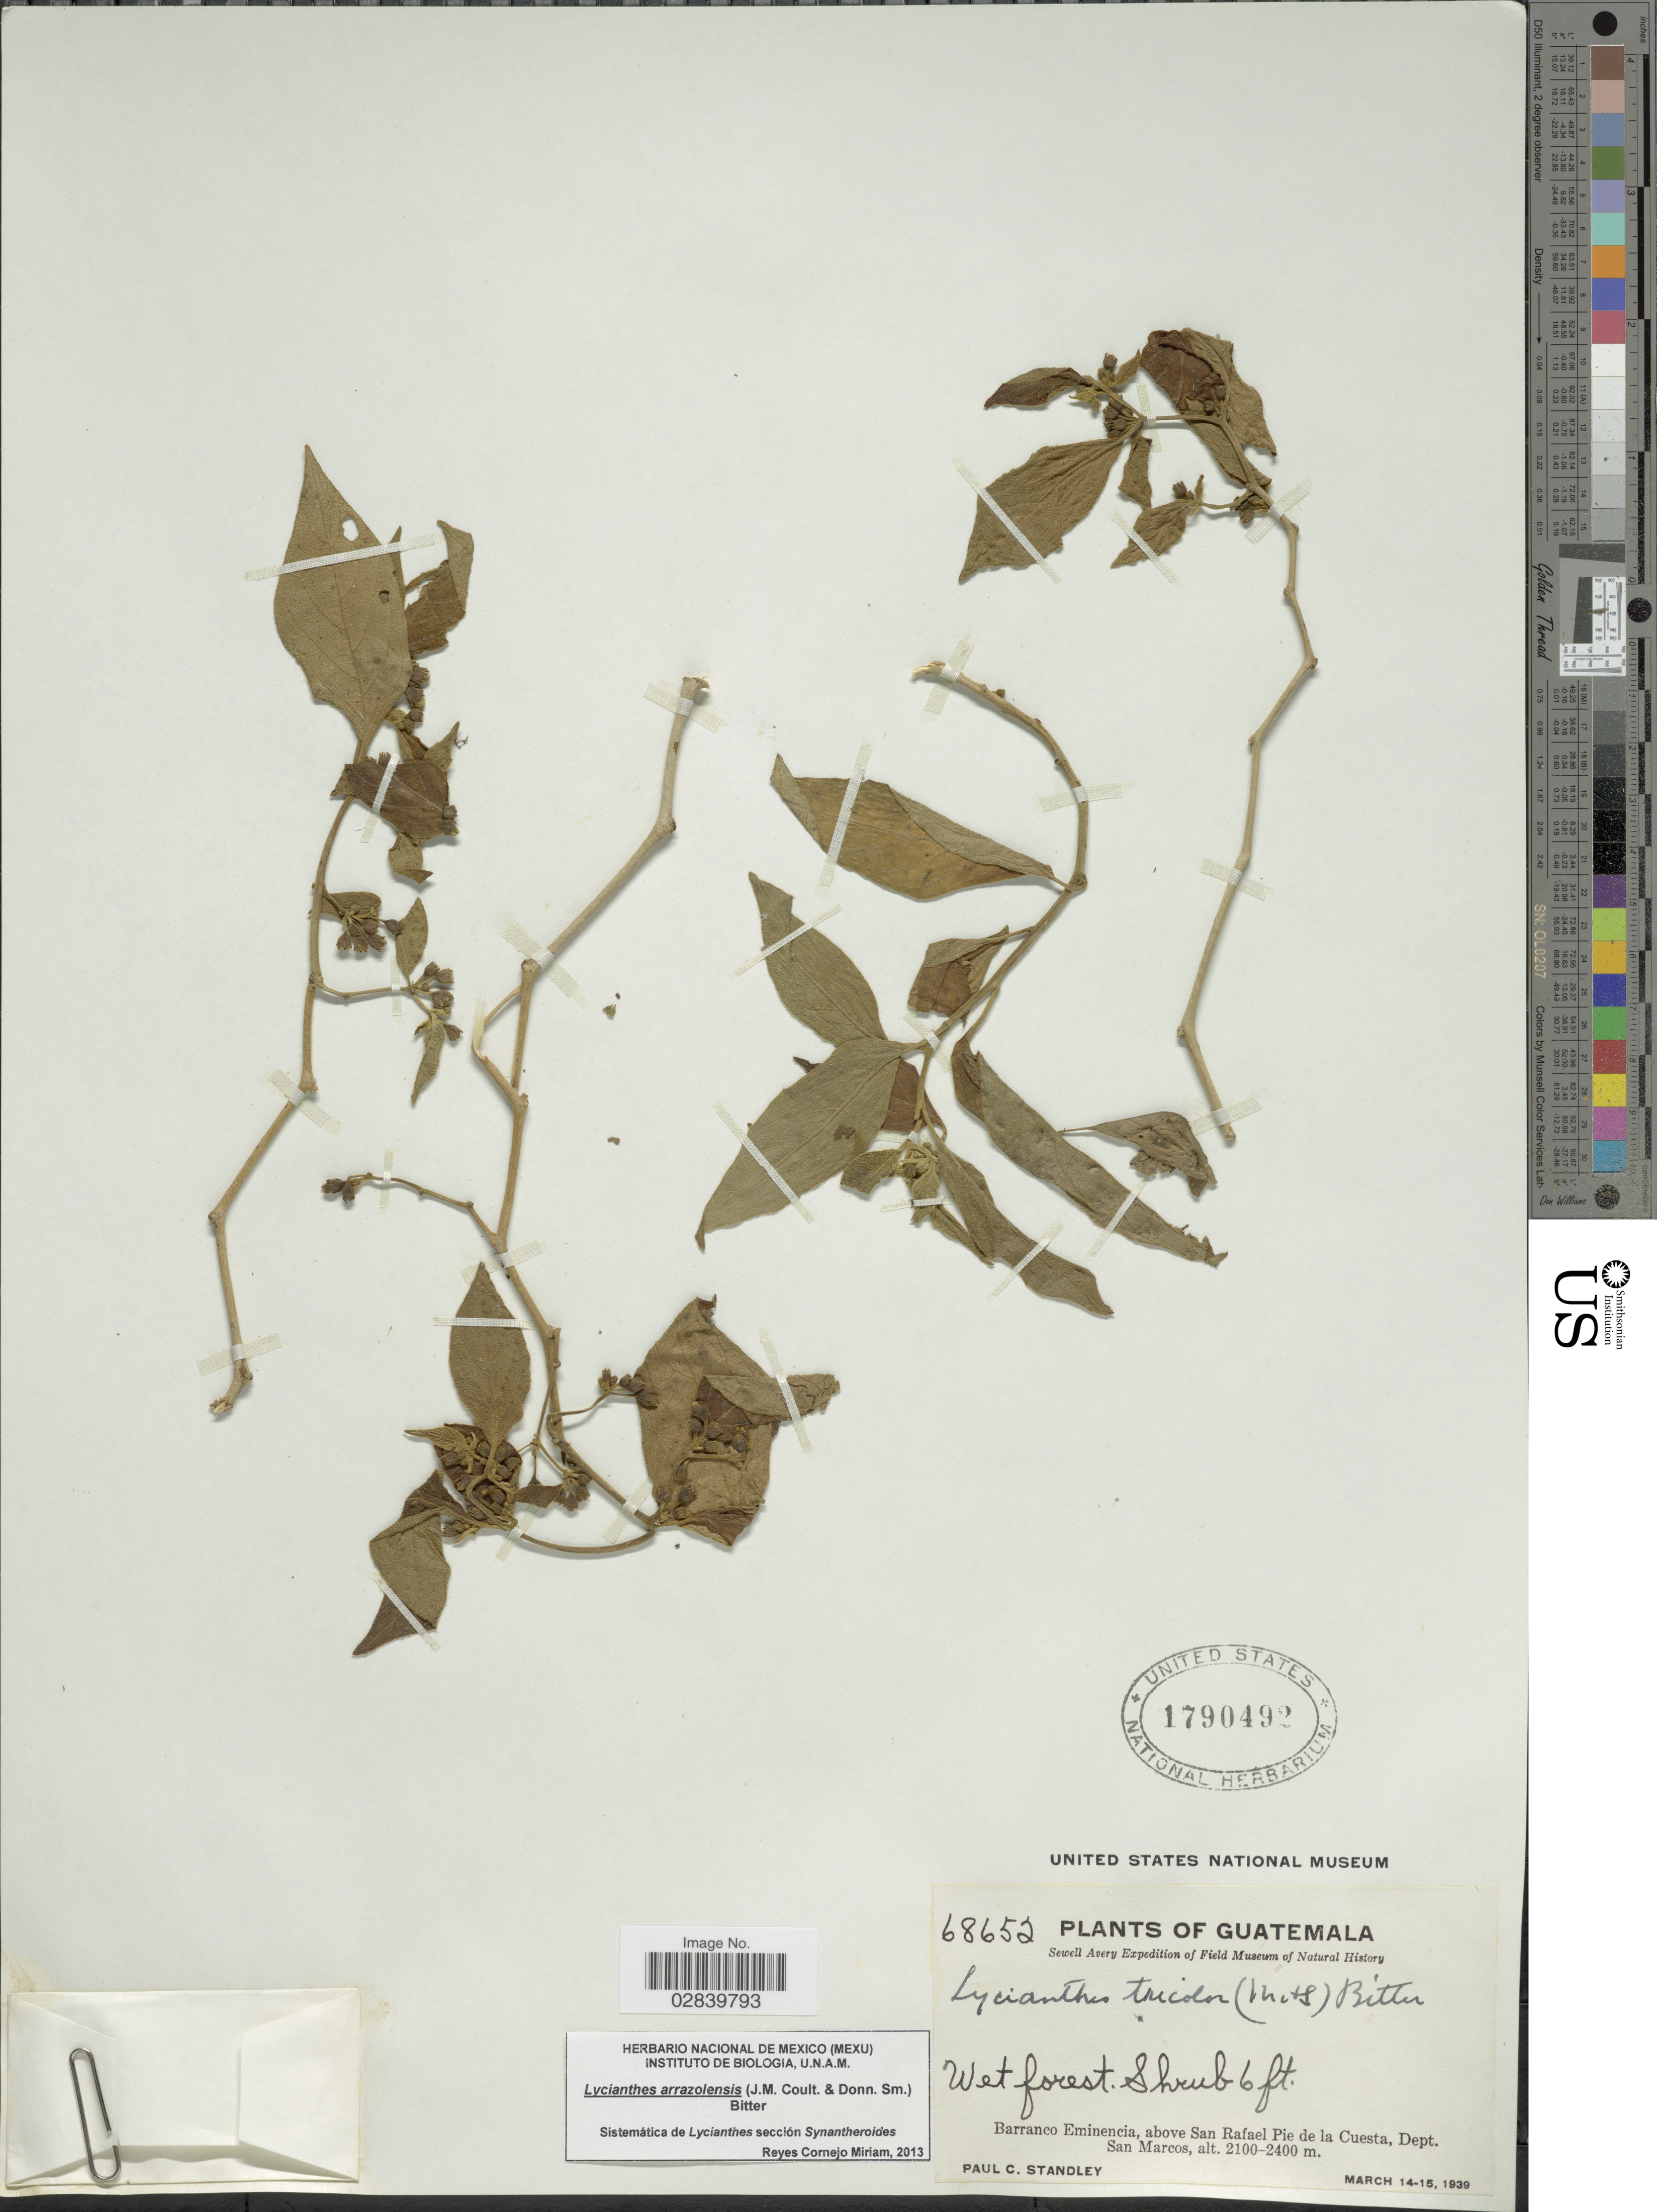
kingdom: Plantae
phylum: Tracheophyta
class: Magnoliopsida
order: Solanales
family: Solanaceae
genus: Lycianthes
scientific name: Lycianthes arrazolensis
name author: (J.M. Coult. & Donn. Sm.) Bitter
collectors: P. C. Standley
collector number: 68652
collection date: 1939-03-14/1939-03-15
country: Guatemala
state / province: San Marcos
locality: Barranco Eminencia, above San Rafael Pie de la Cuesta, Dept. San Marcos.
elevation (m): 2100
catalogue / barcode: US 1790492